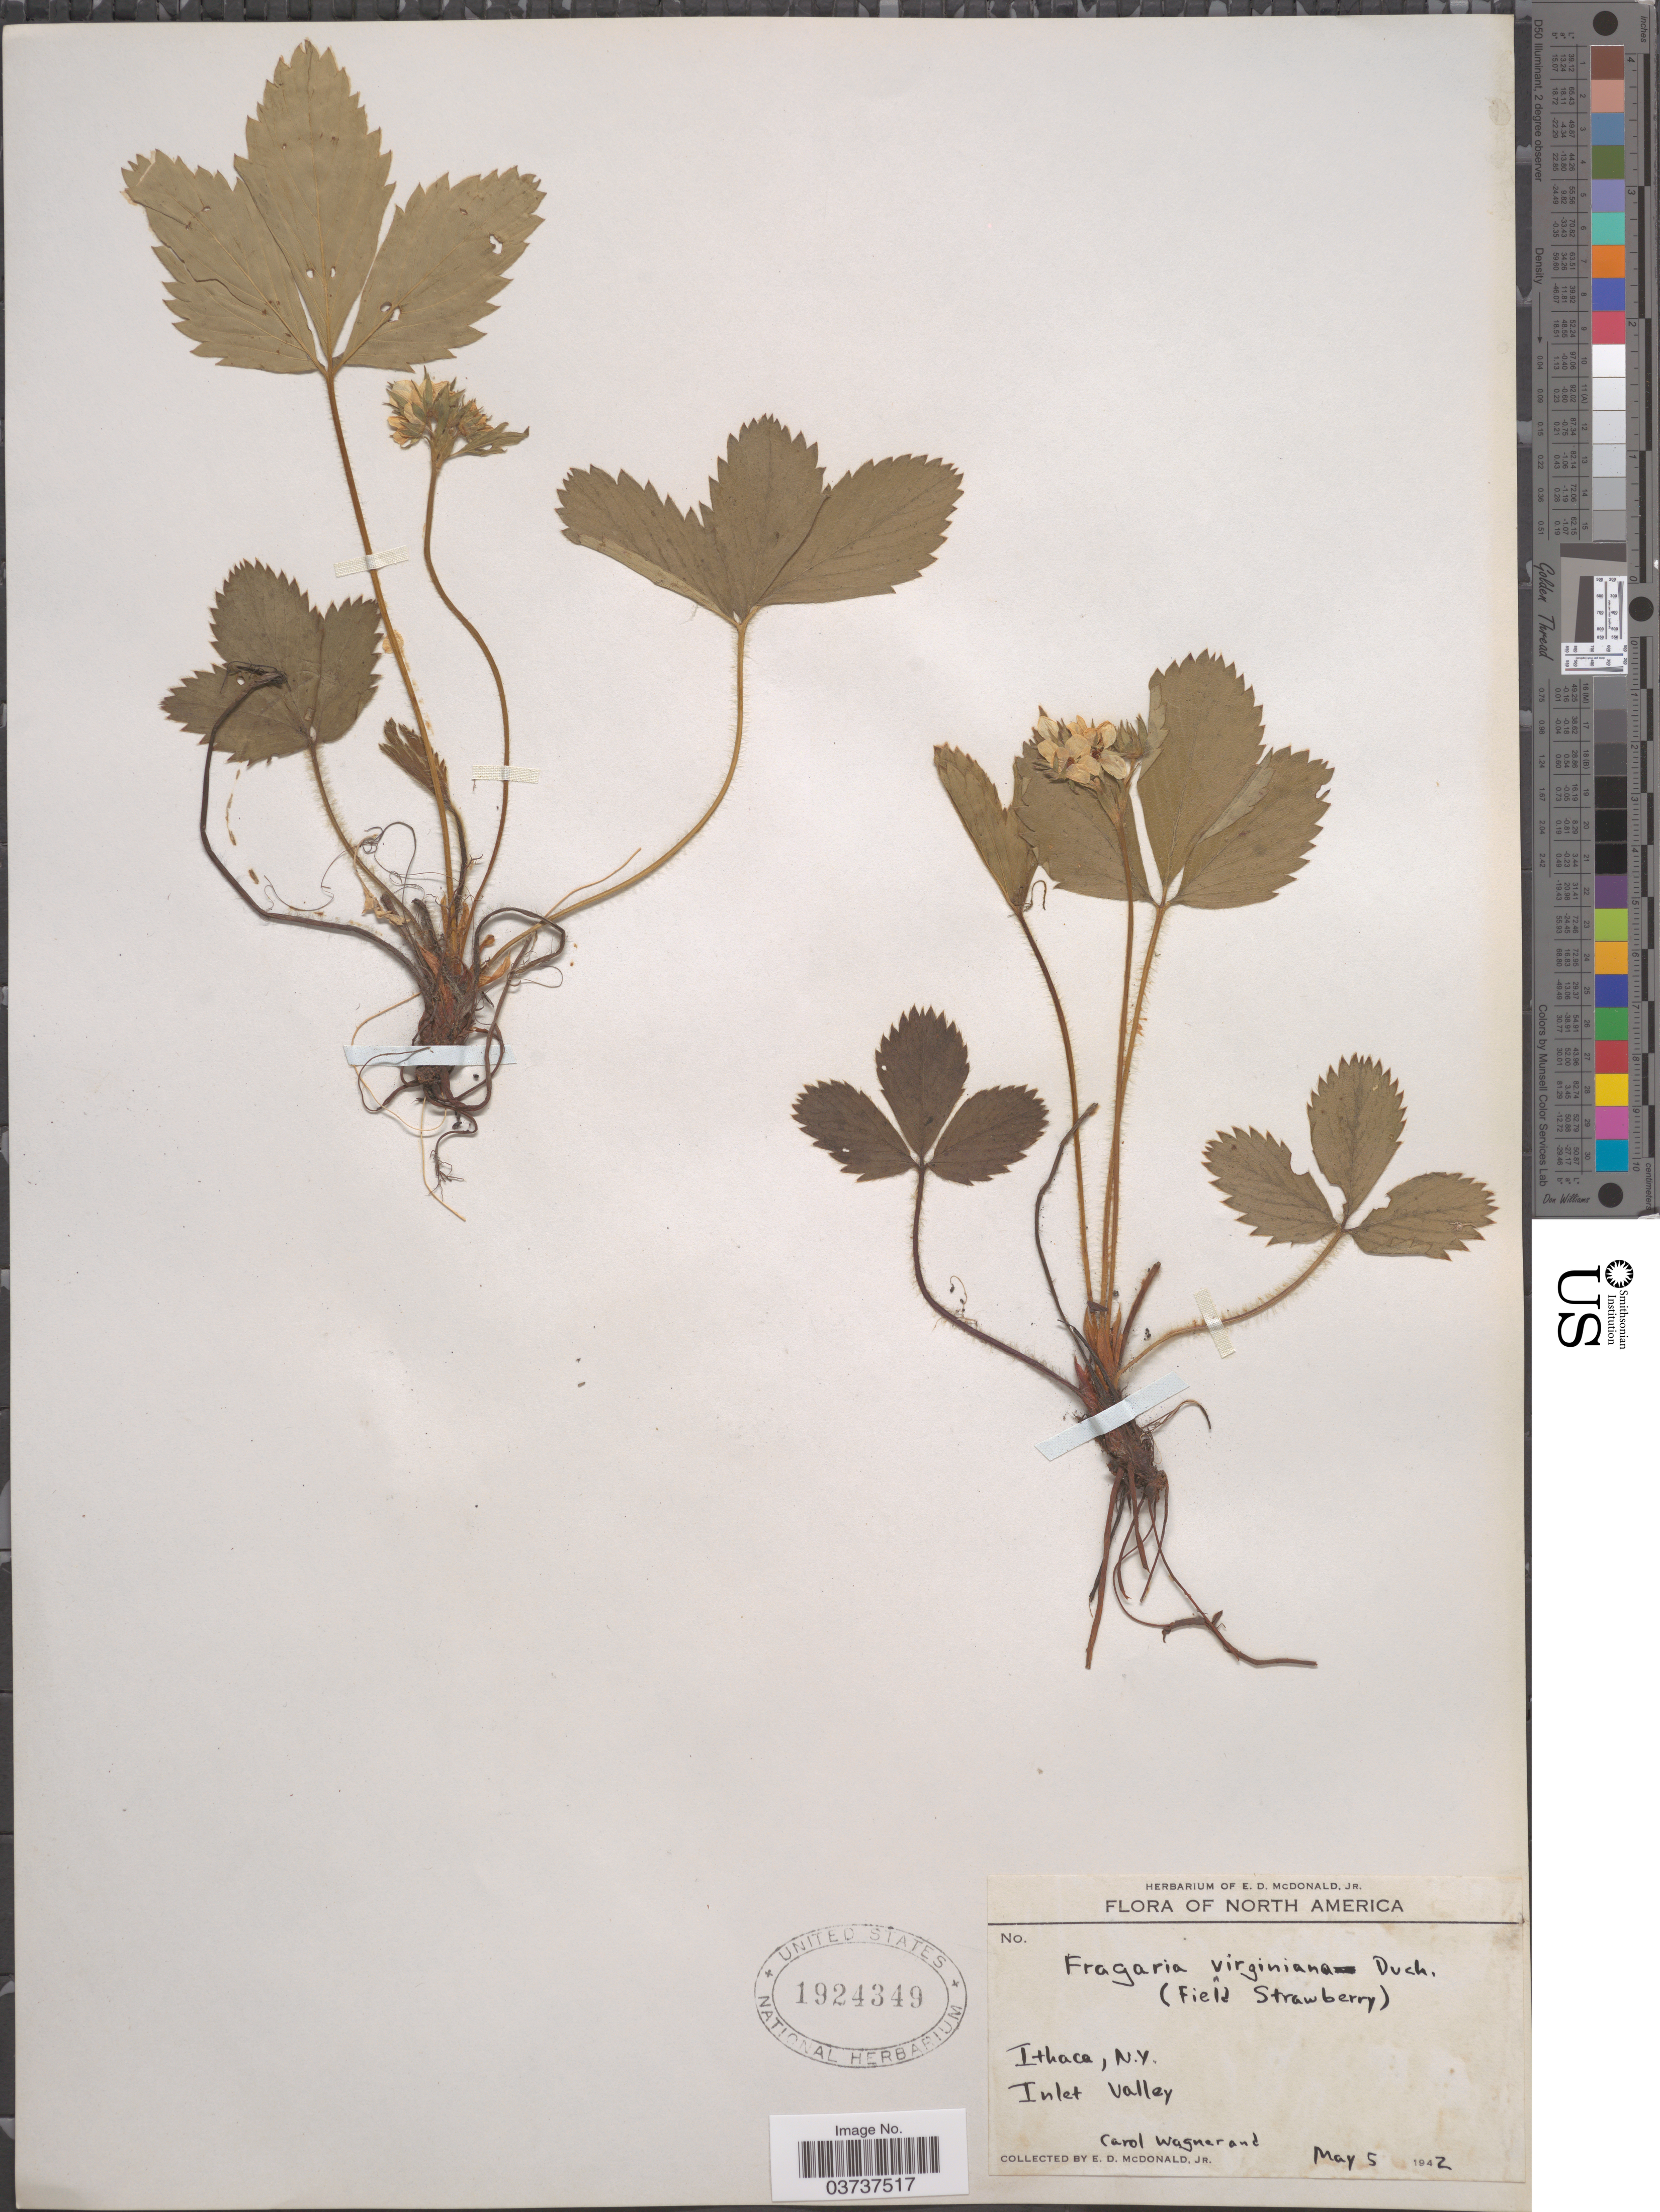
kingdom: Plantae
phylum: Tracheophyta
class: Magnoliopsida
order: Rosales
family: Rosaceae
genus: Fragaria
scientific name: Fragaria virginiana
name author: Mill.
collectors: E. D. McDonald Jr. & C. Wagner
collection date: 1942-05-05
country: United States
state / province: New York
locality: Ithaca. Inlet Valley.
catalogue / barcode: US 1924349